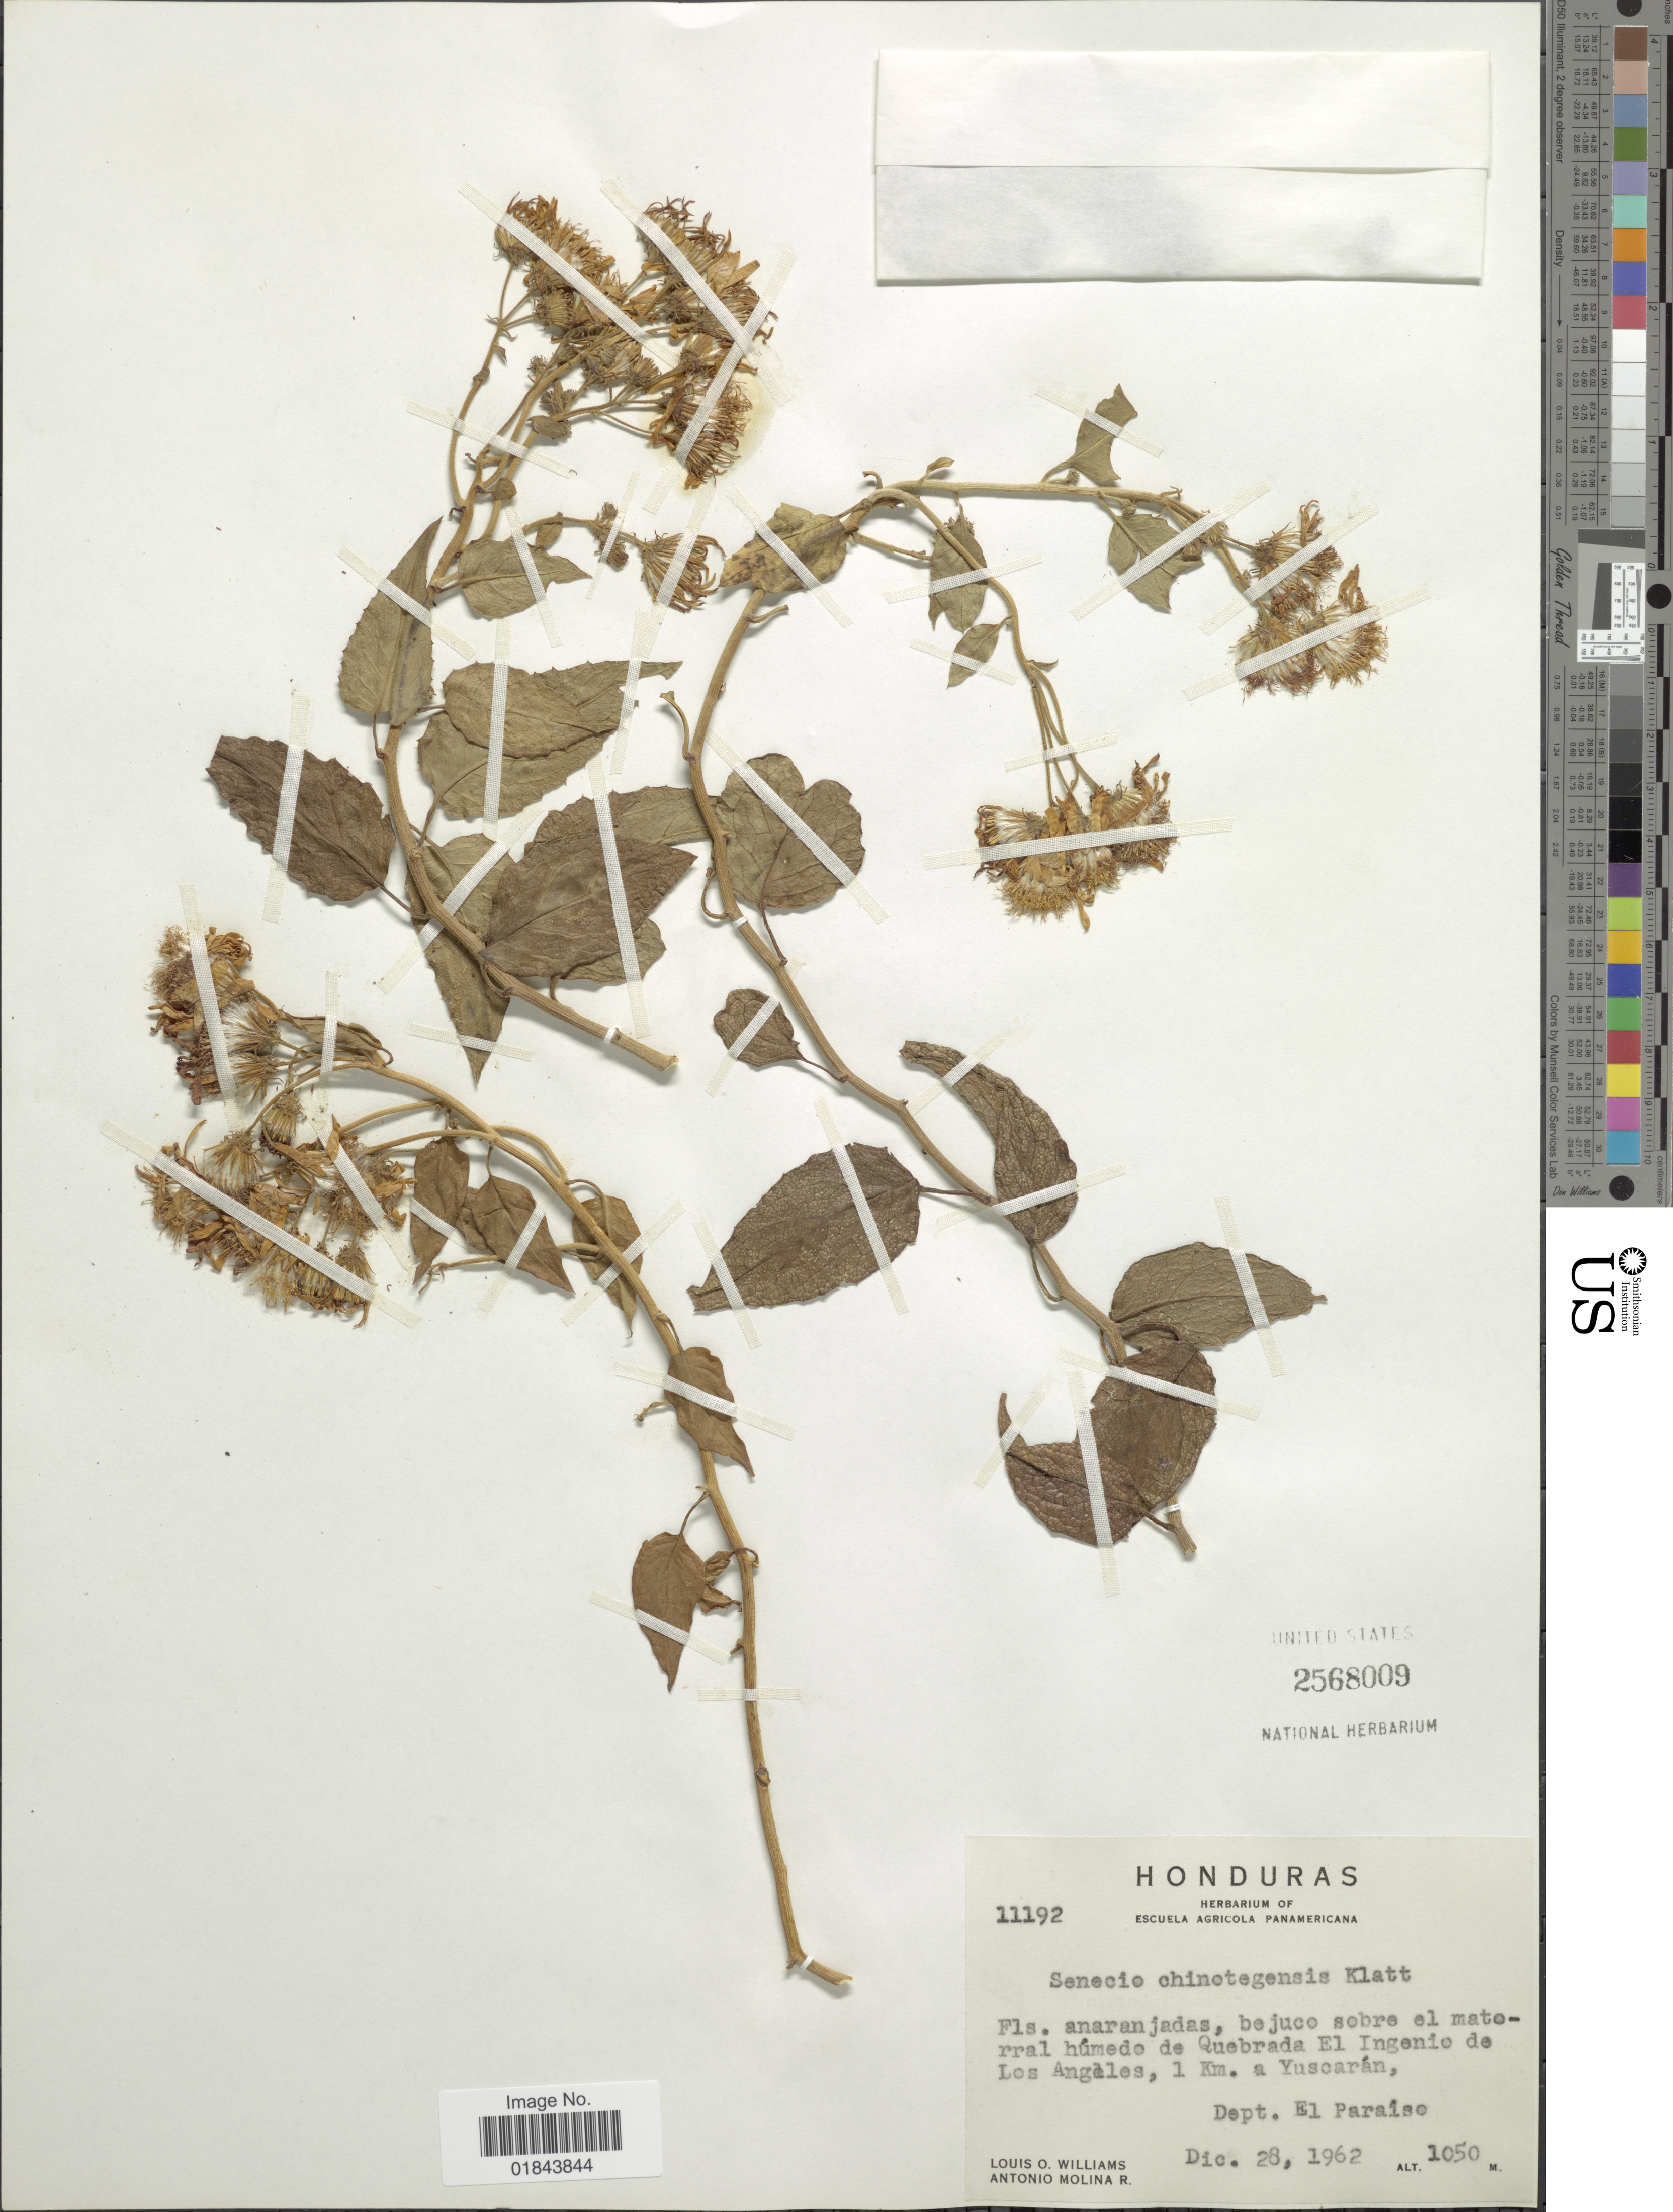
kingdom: Plantae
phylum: Tracheophyta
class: Magnoliopsida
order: Asterales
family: Asteraceae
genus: Pseudogynoxys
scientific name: Pseudogynoxys haenkei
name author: (DC.) Cabrera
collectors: L. O. Williams & A. Molina R.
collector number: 11192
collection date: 1962-12-28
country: Honduras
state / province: El Paraíso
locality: Bejuco sobre el matorral húmedo de Quebrada El Ingenio de Los Angeles, 1 Km. a Yuscarán, Dept. El Paraiso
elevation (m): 1050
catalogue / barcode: US 2568009